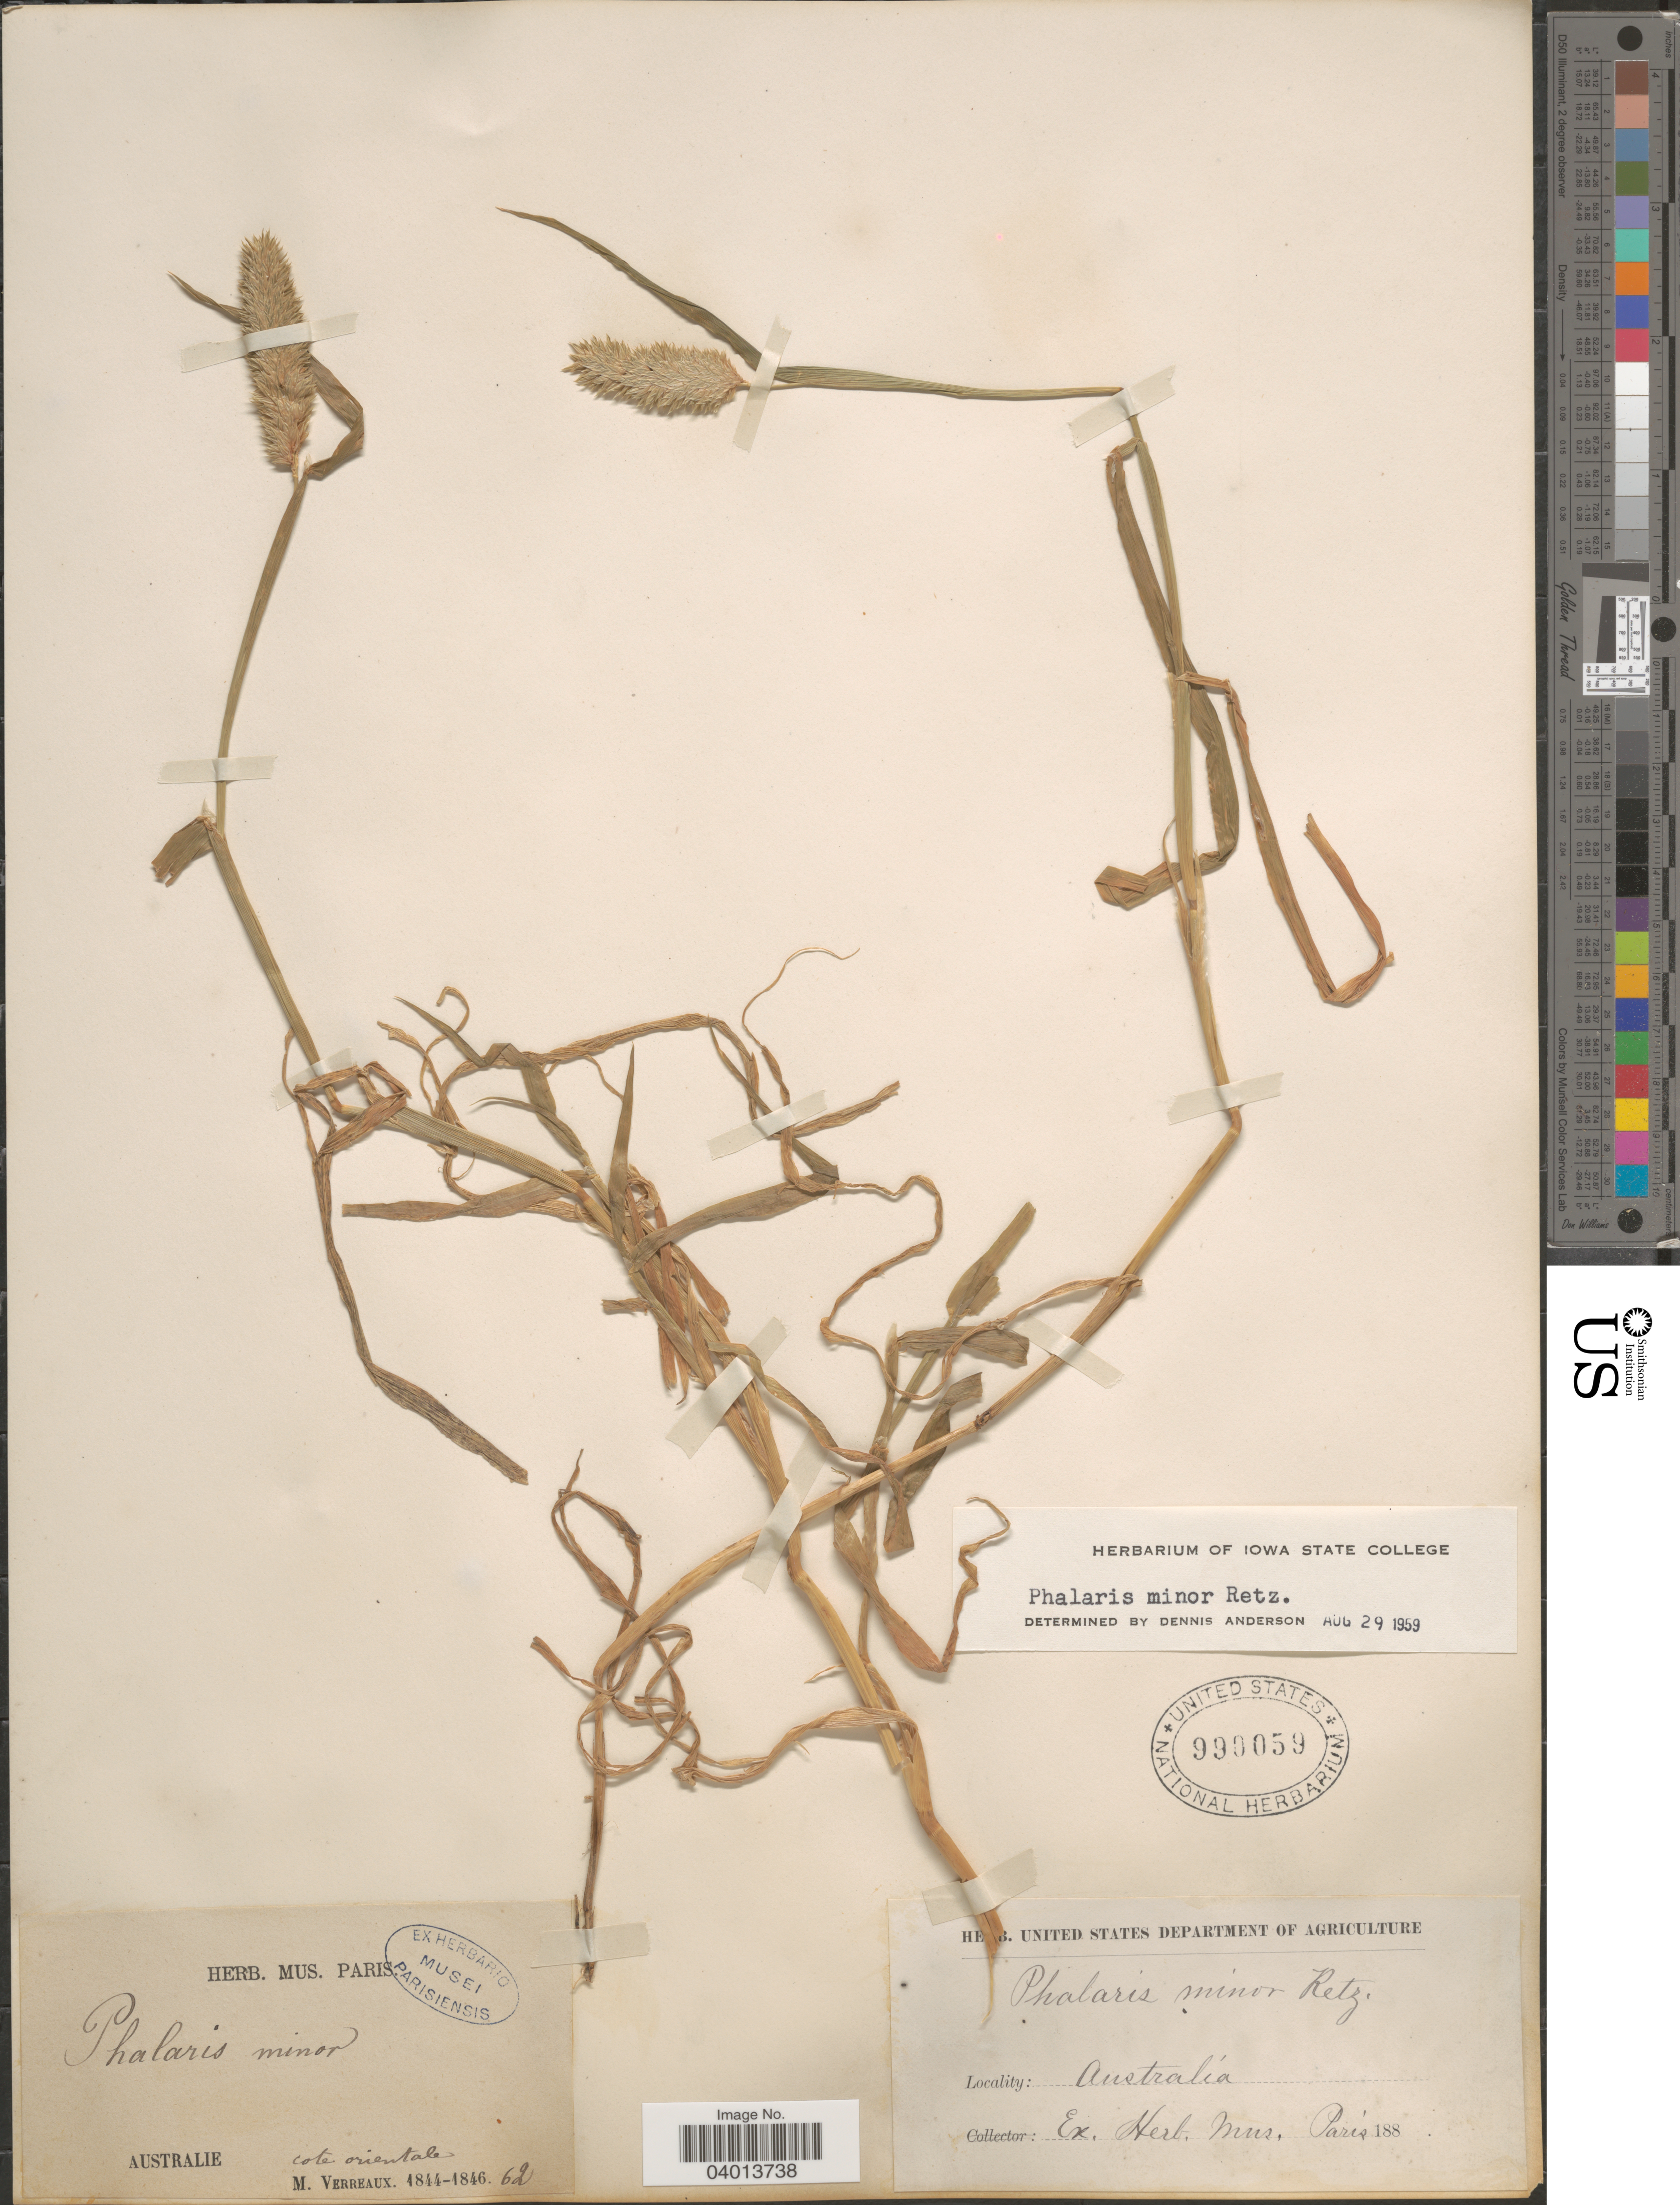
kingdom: Plantae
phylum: Tracheophyta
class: Liliopsida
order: Poales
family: Poaceae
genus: Phalaris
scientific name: Phalaris minor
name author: Retz.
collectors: M. Verreaux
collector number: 62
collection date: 1844/1846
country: Australia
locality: Cote orientale.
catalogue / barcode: US 990059